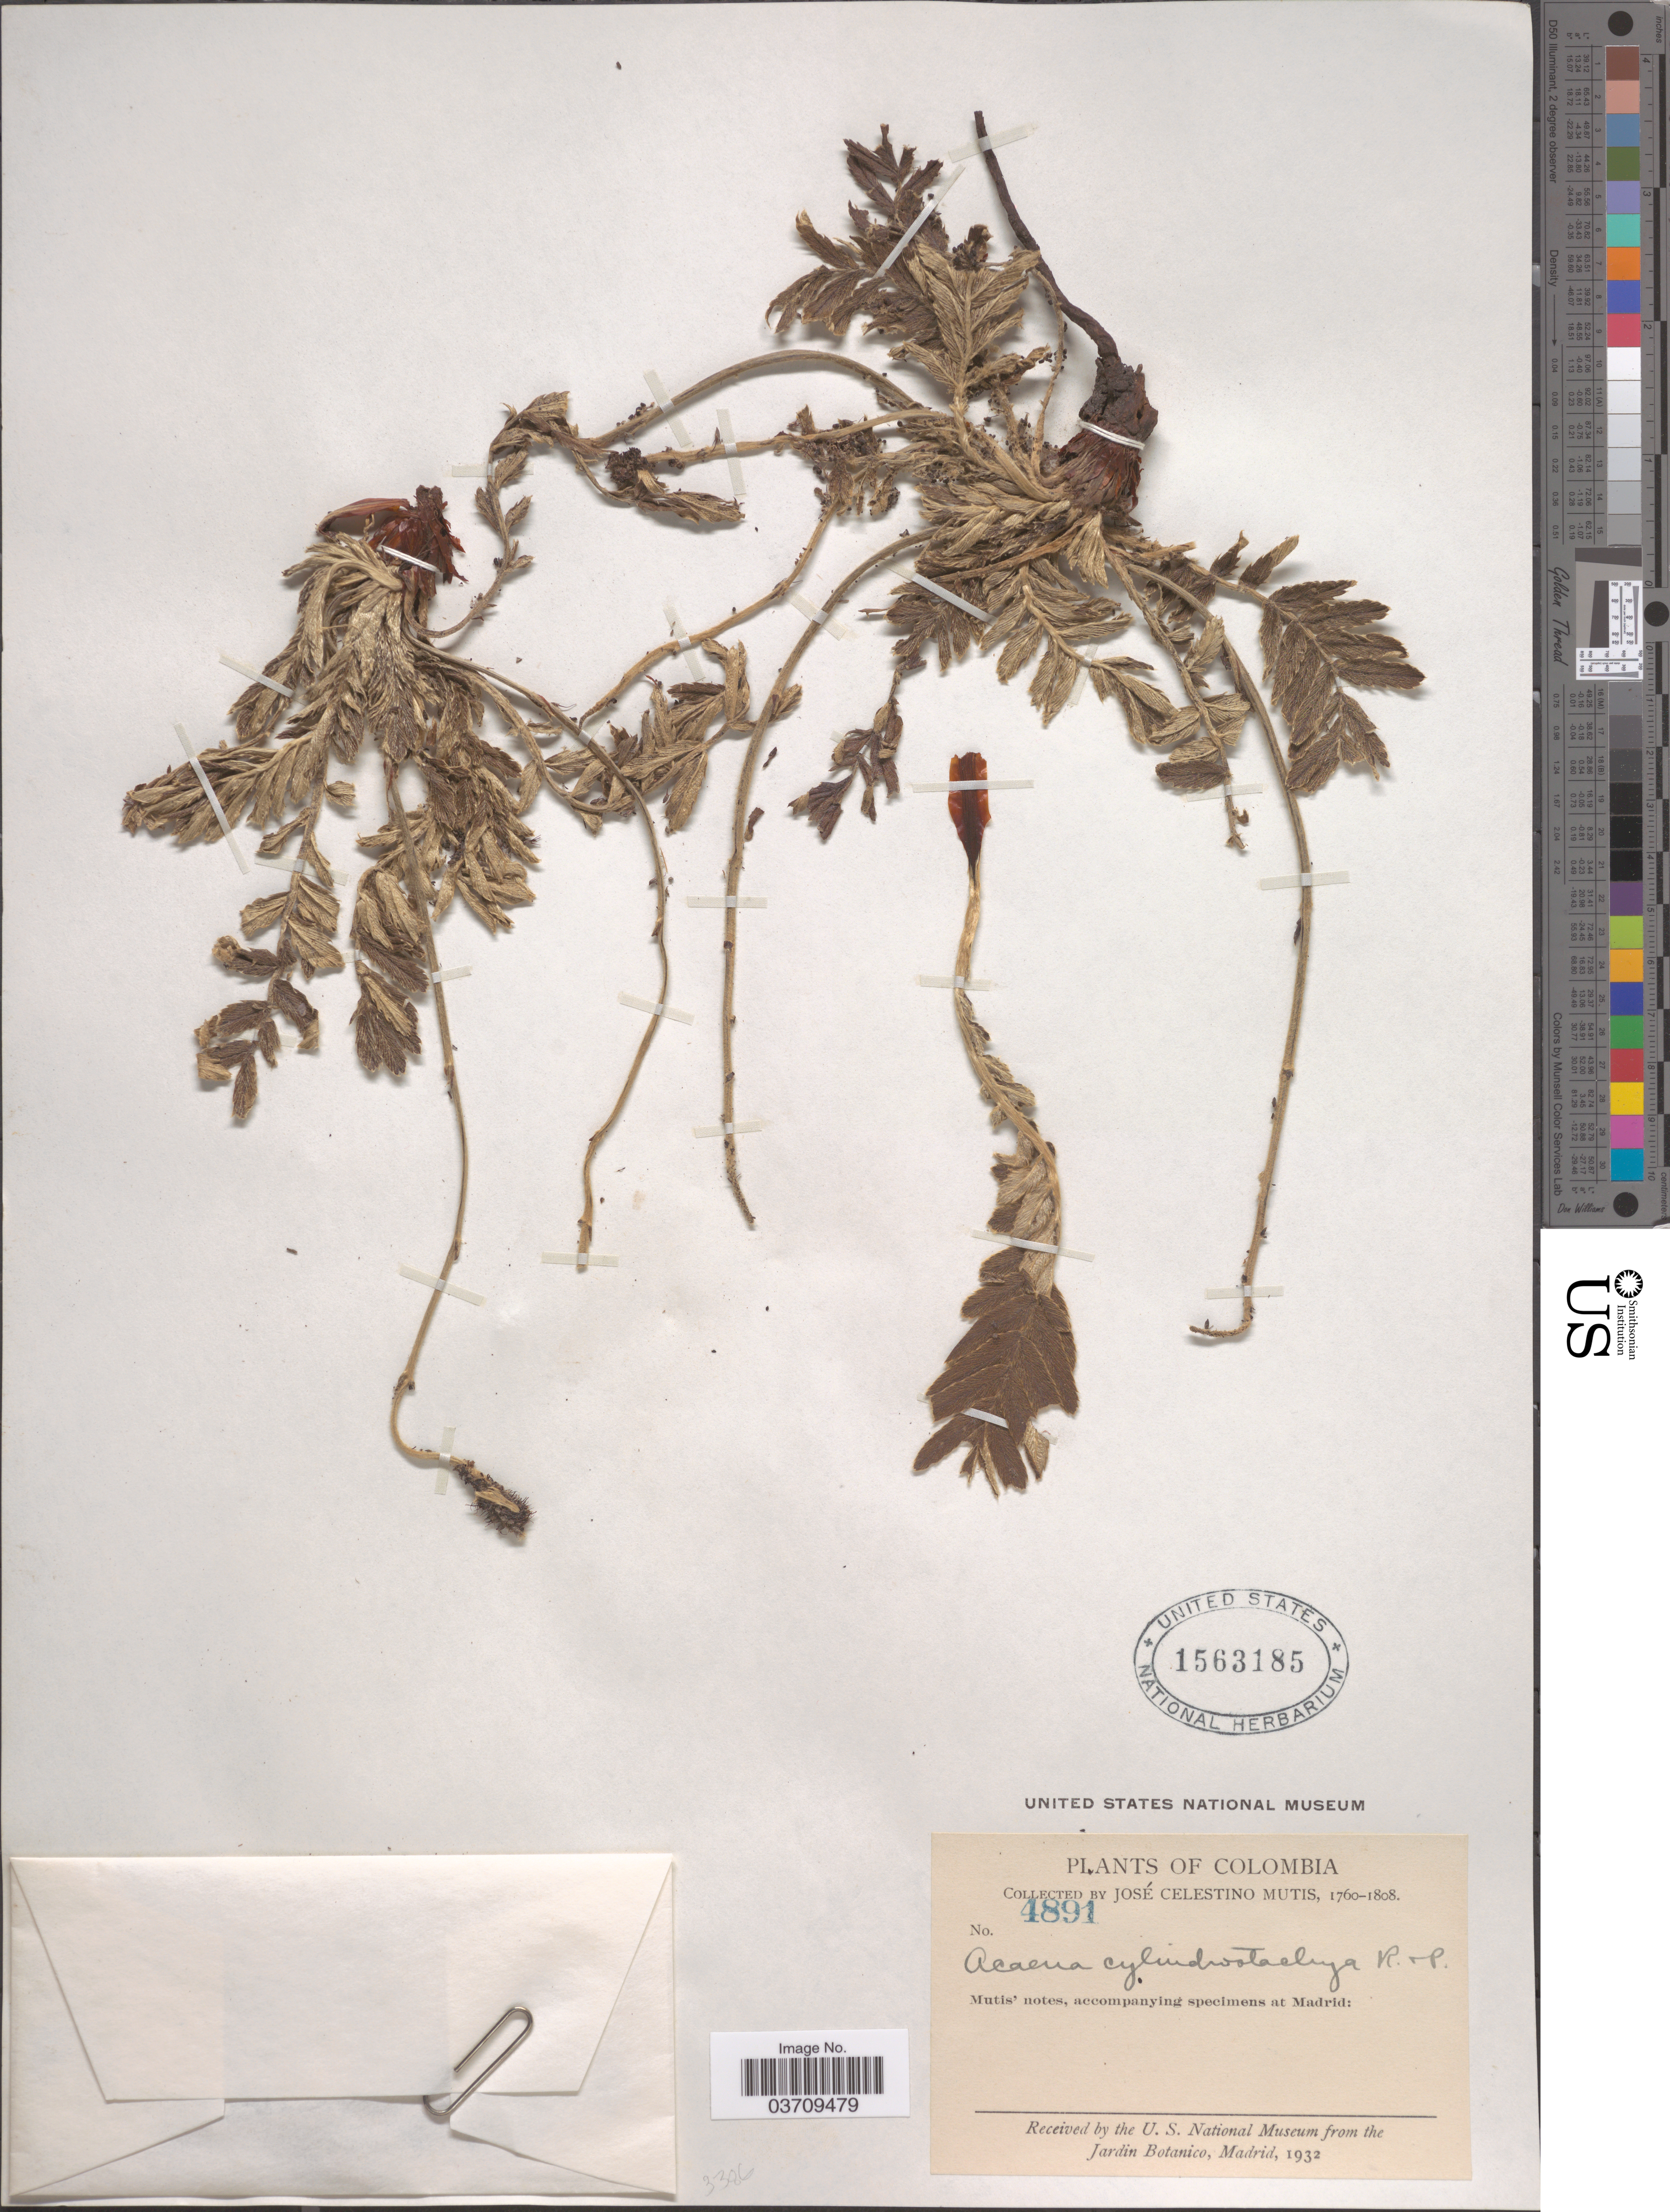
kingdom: Plantae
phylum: Tracheophyta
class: Magnoliopsida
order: Rosales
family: Rosaceae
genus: Acaena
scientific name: Acaena cylindristachya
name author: Ruiz & Pav.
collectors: J. C. B. Mutis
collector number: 4891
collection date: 1760/1808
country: Colombia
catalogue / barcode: US 1563185